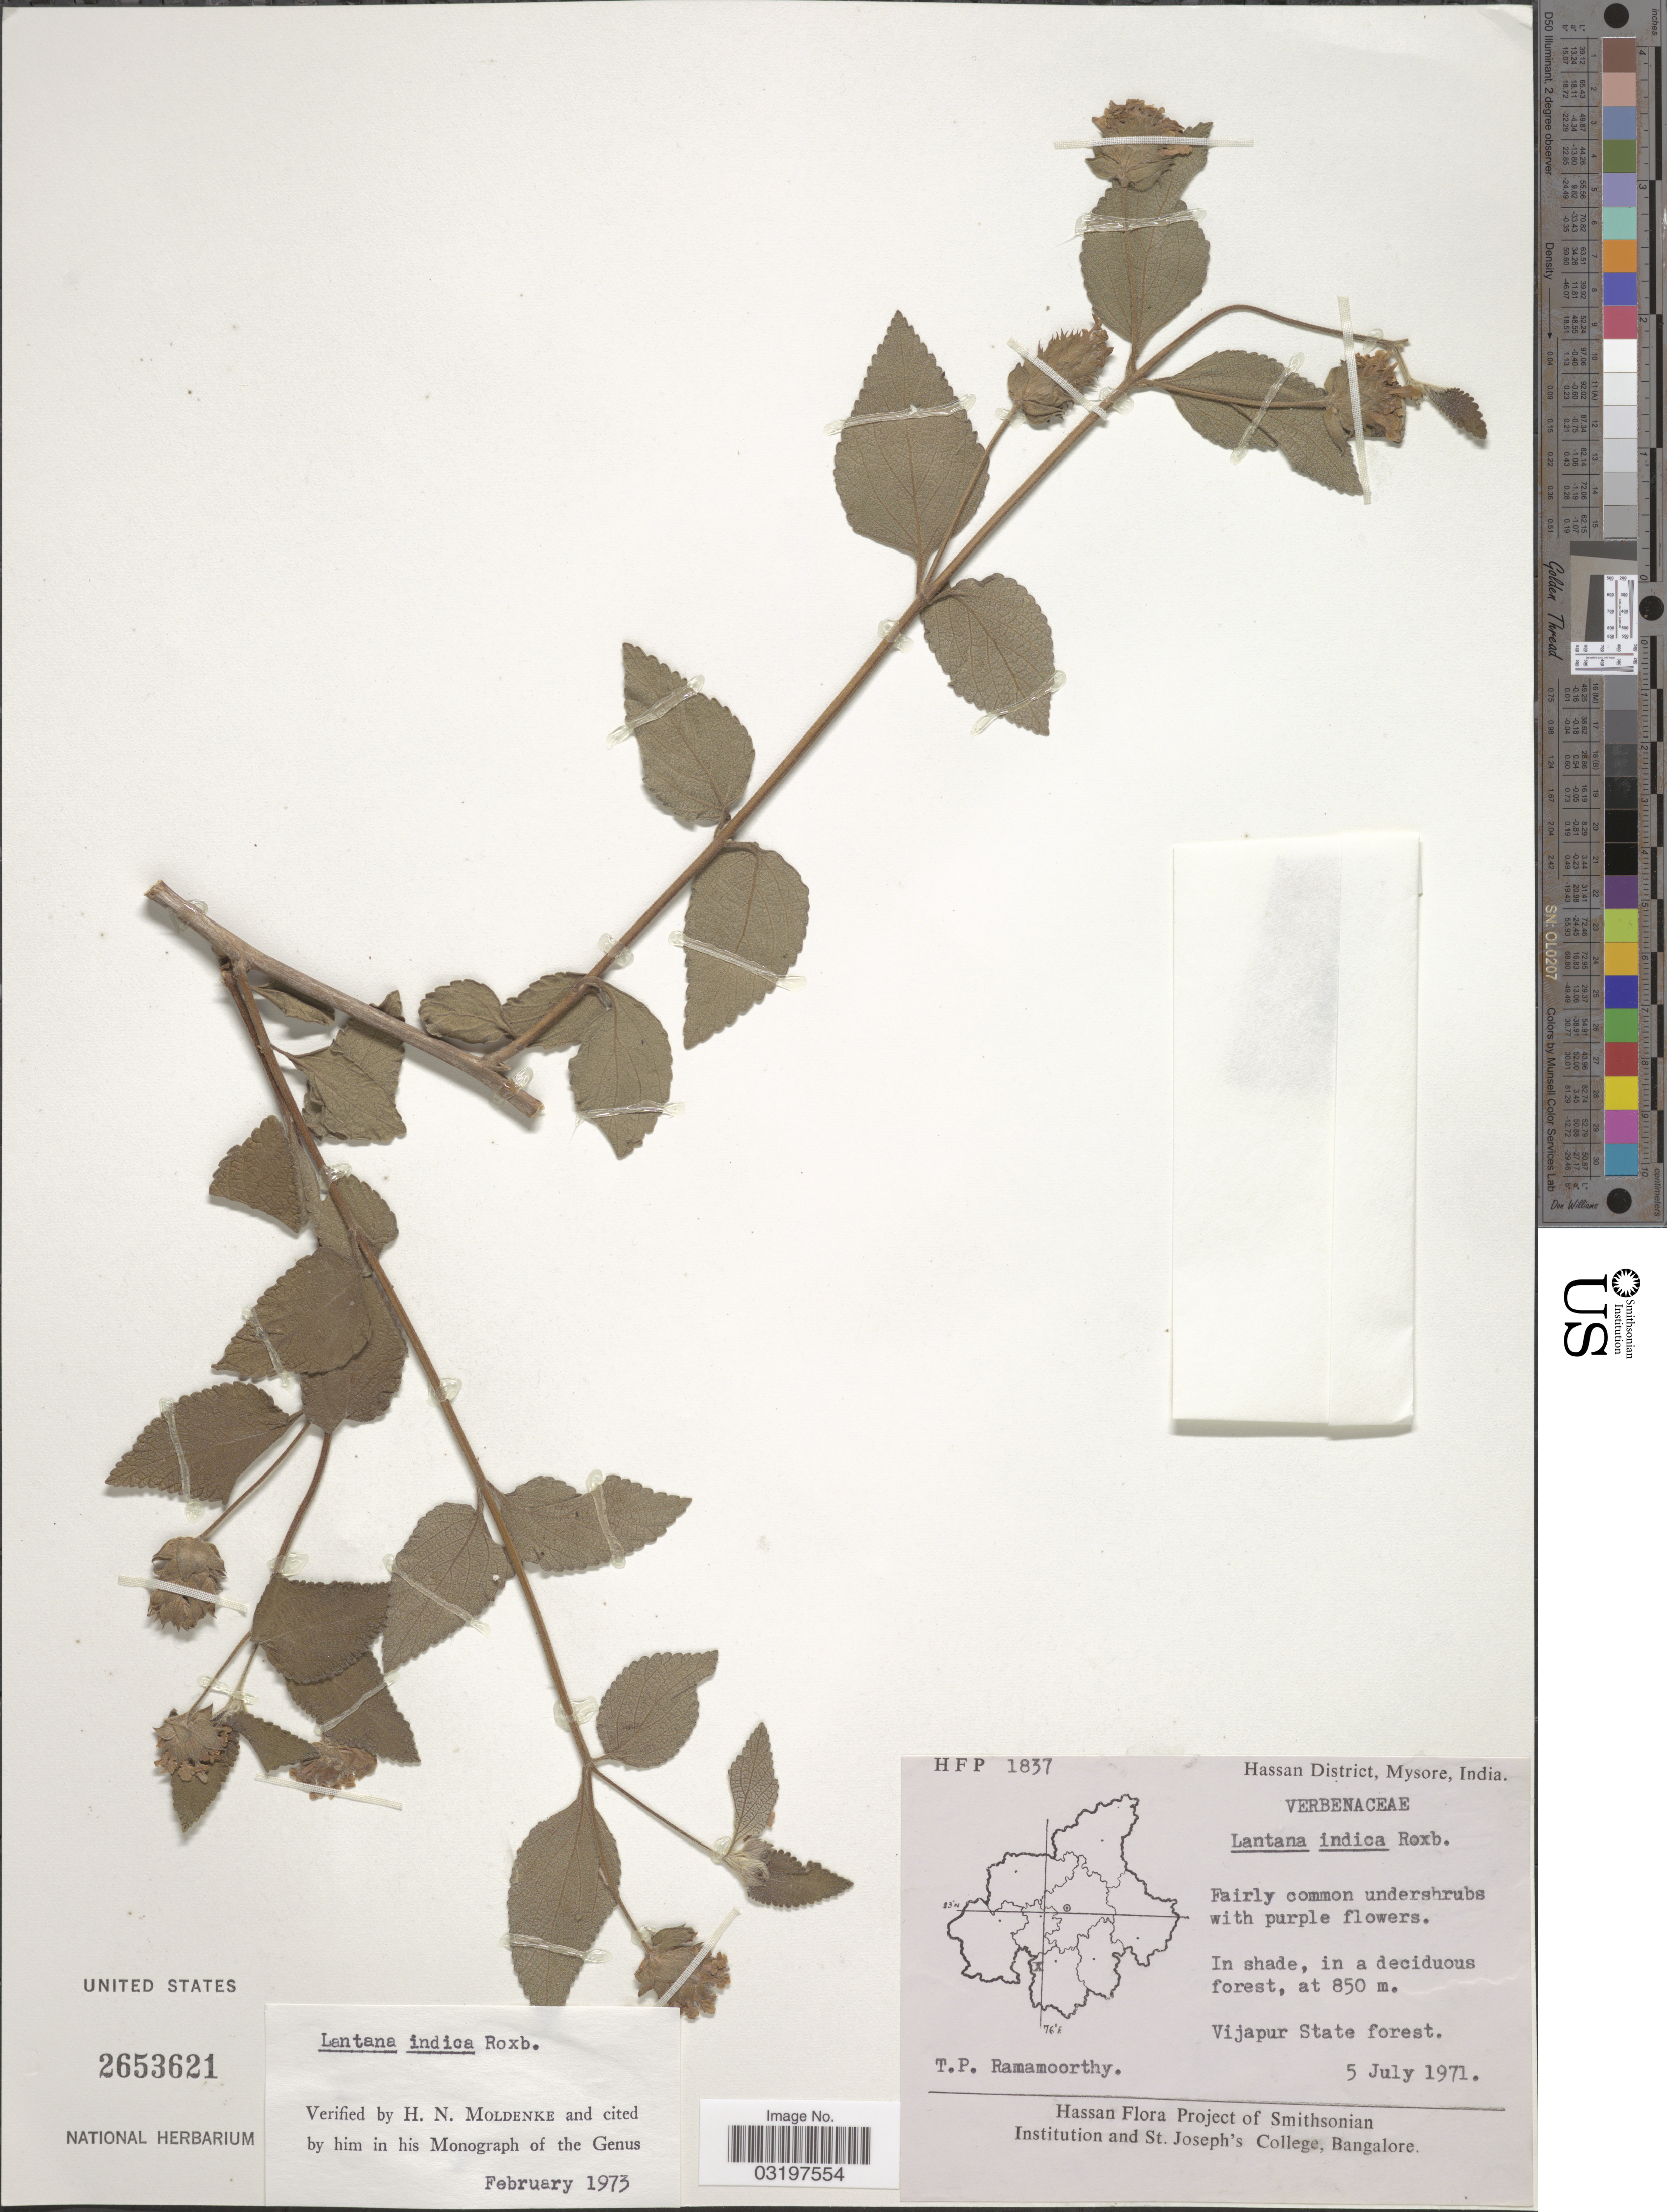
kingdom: Plantae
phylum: Tracheophyta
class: Magnoliopsida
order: Lamiales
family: Verbenaceae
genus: Lantana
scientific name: Lantana indica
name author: Roxb.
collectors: T. P. Ramamoorthy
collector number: HFP1837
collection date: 1971-07-05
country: India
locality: Hassan District, Mysore. Vijapur State forest.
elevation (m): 850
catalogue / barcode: US 2653621